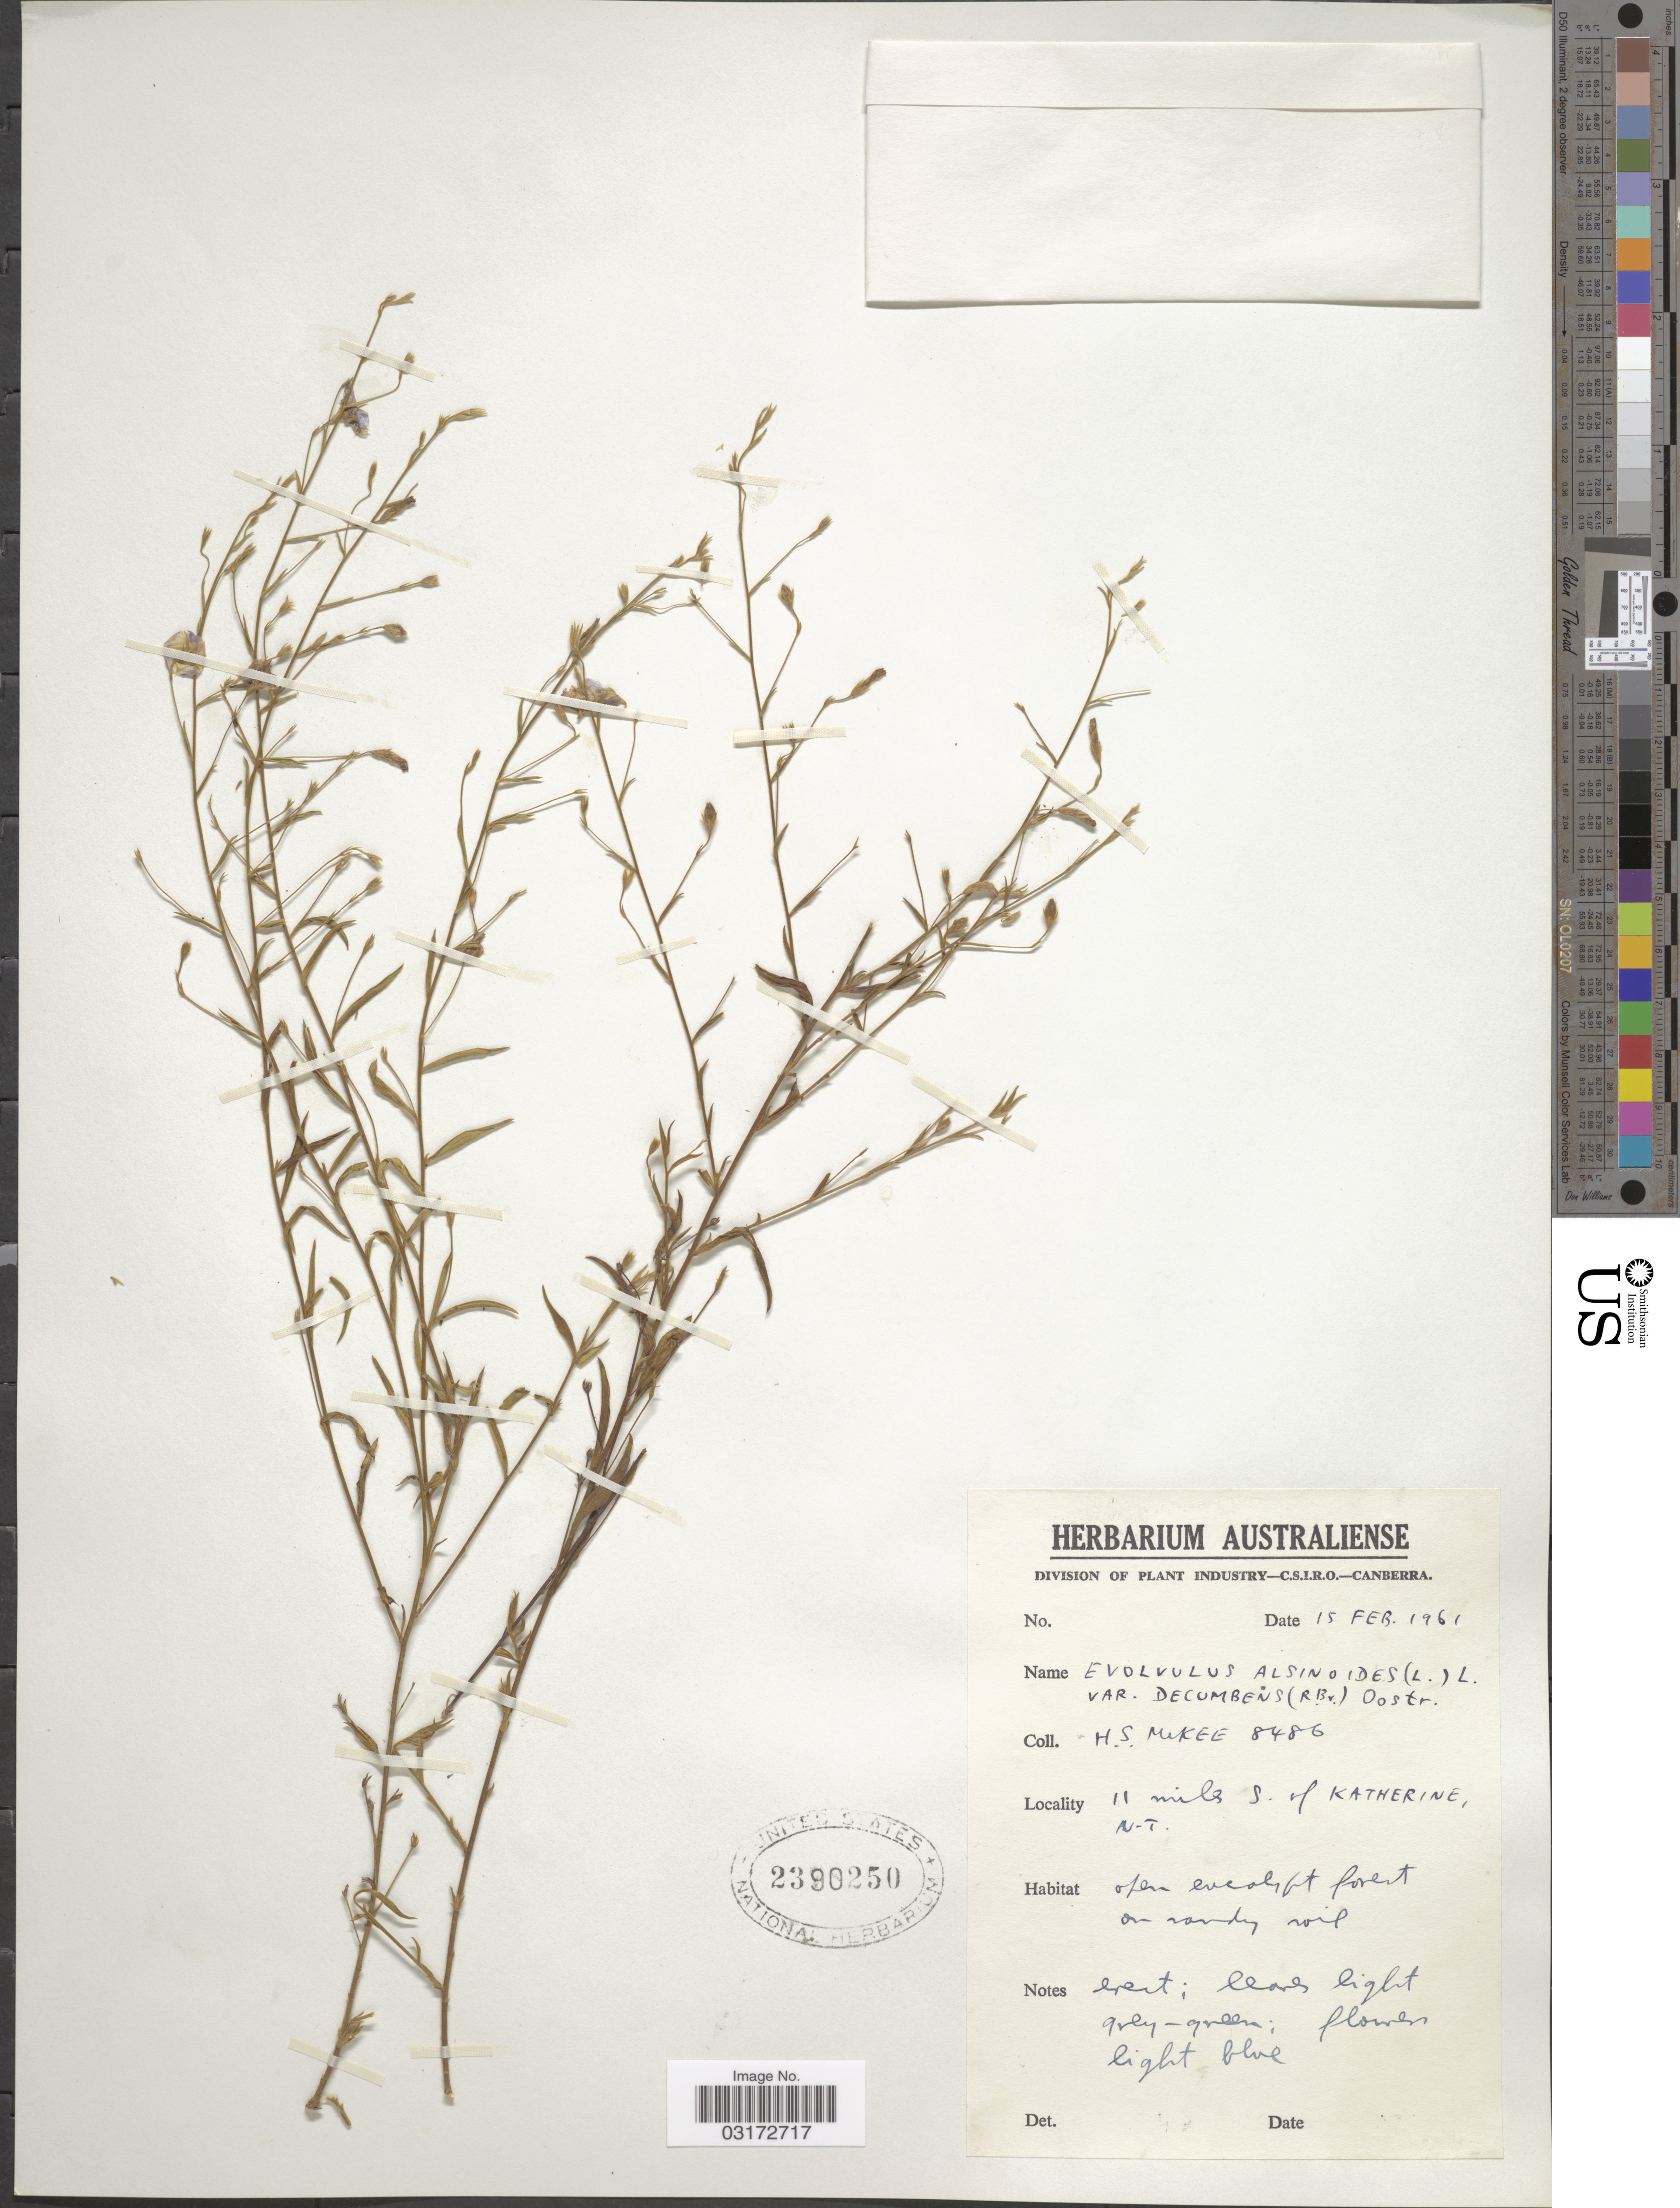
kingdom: Plantae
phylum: Tracheophyta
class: Magnoliopsida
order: Solanales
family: Convolvulaceae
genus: Evolvulus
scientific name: Evolvulus alsinoides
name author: (L.) L.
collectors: H. S. McKee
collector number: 8486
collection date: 1961-02-15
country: Australia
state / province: Northern Territory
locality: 11 miles S. of Katherine, N.T.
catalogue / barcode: US 2390250